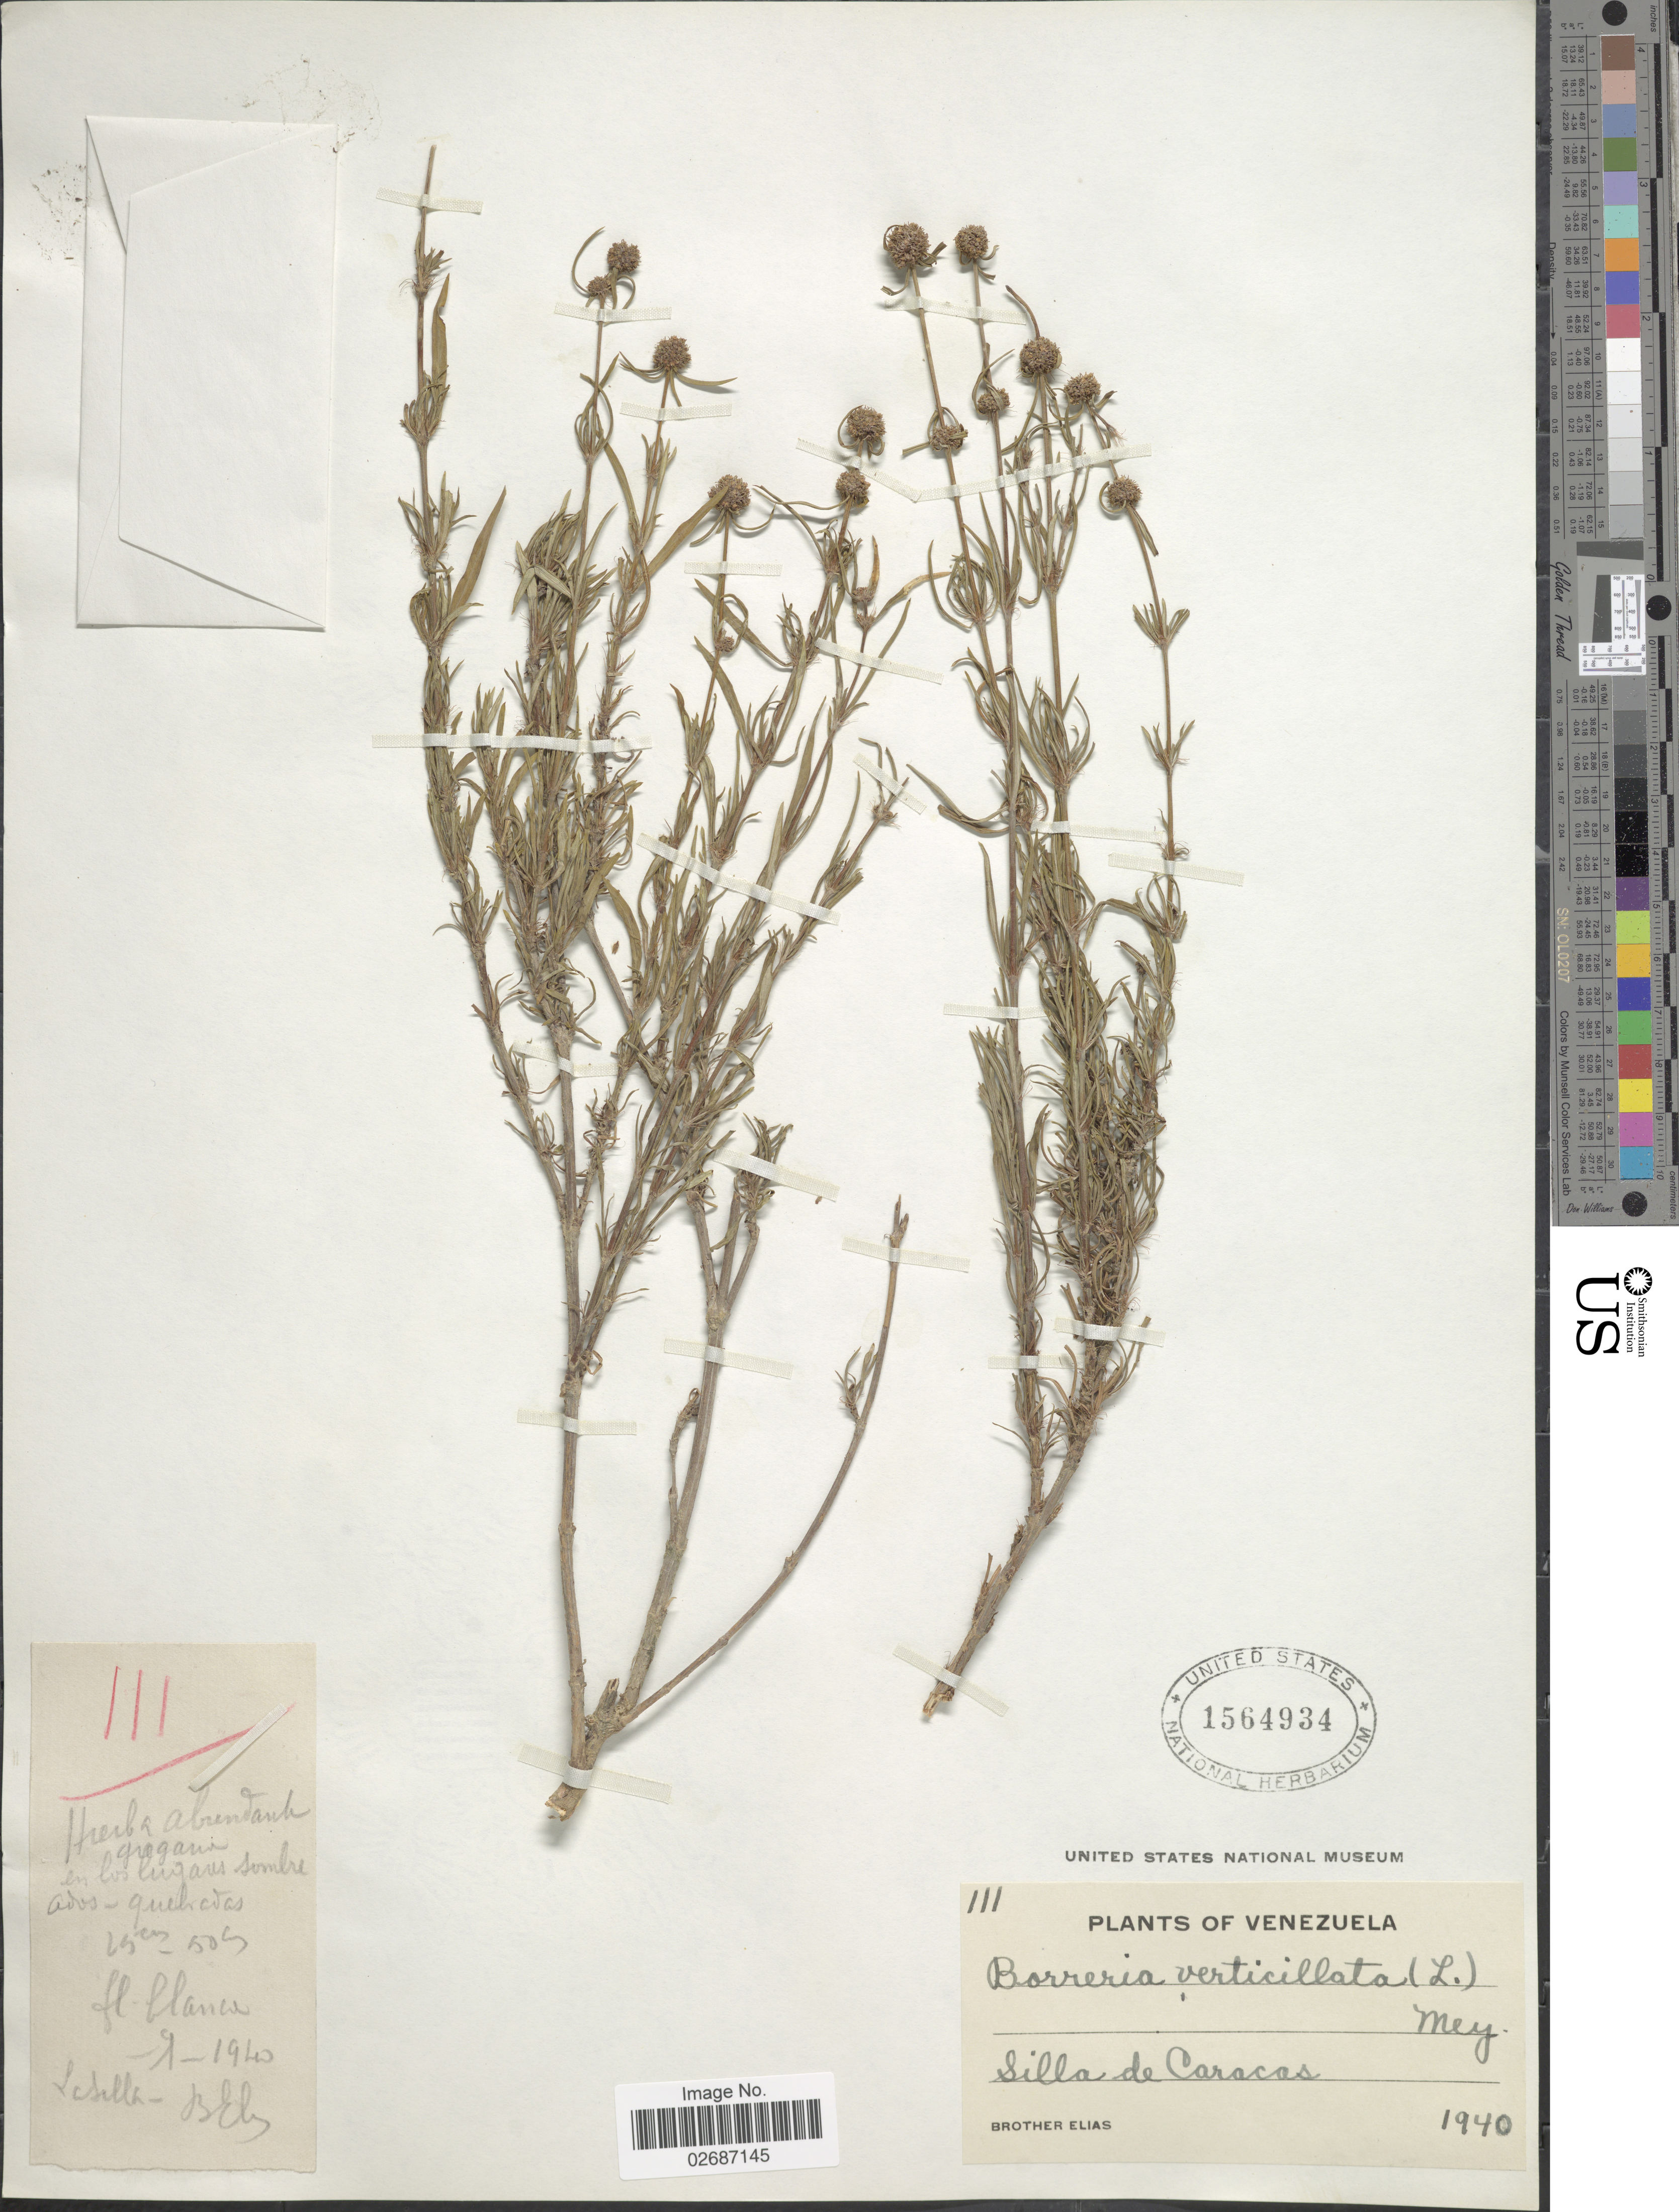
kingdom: Plantae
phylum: Tracheophyta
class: Magnoliopsida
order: Gentianales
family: Rubiaceae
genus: Borreria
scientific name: Borreria verticillata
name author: (L.) G. Mey.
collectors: Bro. Elias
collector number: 111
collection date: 1940-01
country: Venezuela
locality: Silla de Caracas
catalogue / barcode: US 1564934